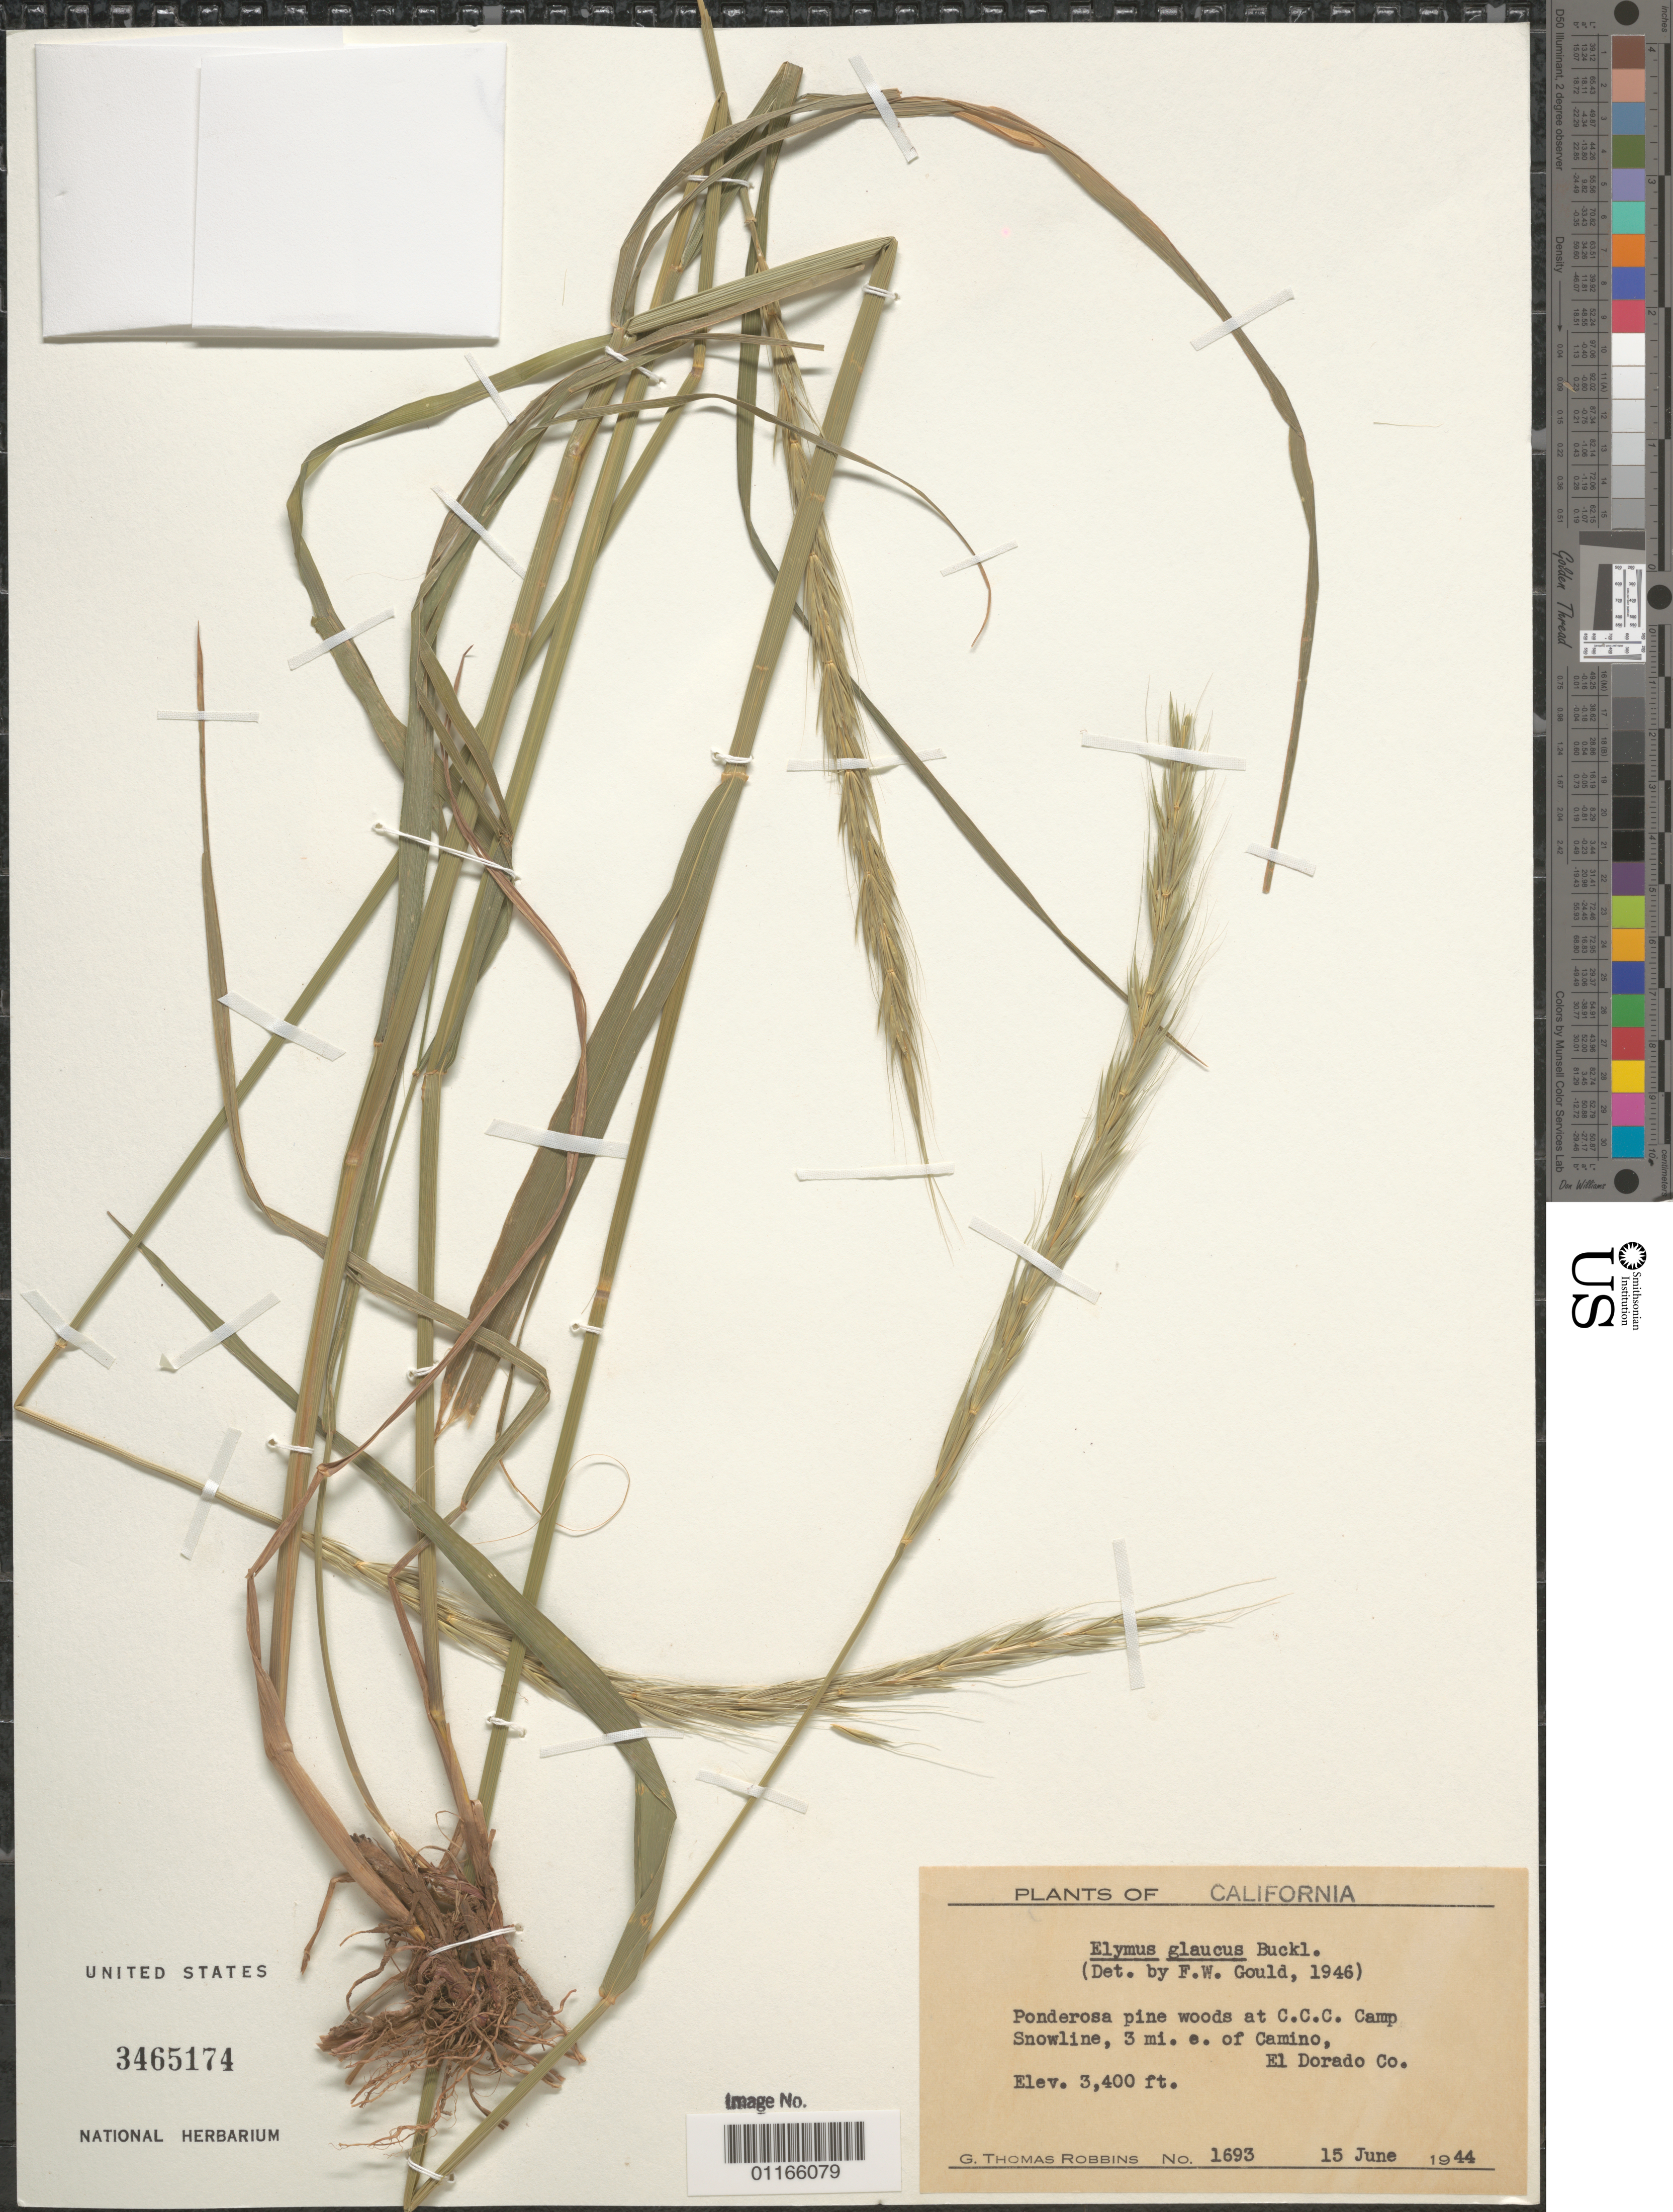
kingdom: Plantae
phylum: Tracheophyta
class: Liliopsida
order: Poales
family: Poaceae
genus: Elymus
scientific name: Elymus glaucus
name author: Buckley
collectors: G. T. Robbins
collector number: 1693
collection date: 1944-06-15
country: United States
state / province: California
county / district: El Dorado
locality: At C.C.C. Camp Snowline, 3 mi. e. of Camino.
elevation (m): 1036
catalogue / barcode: US 3465174